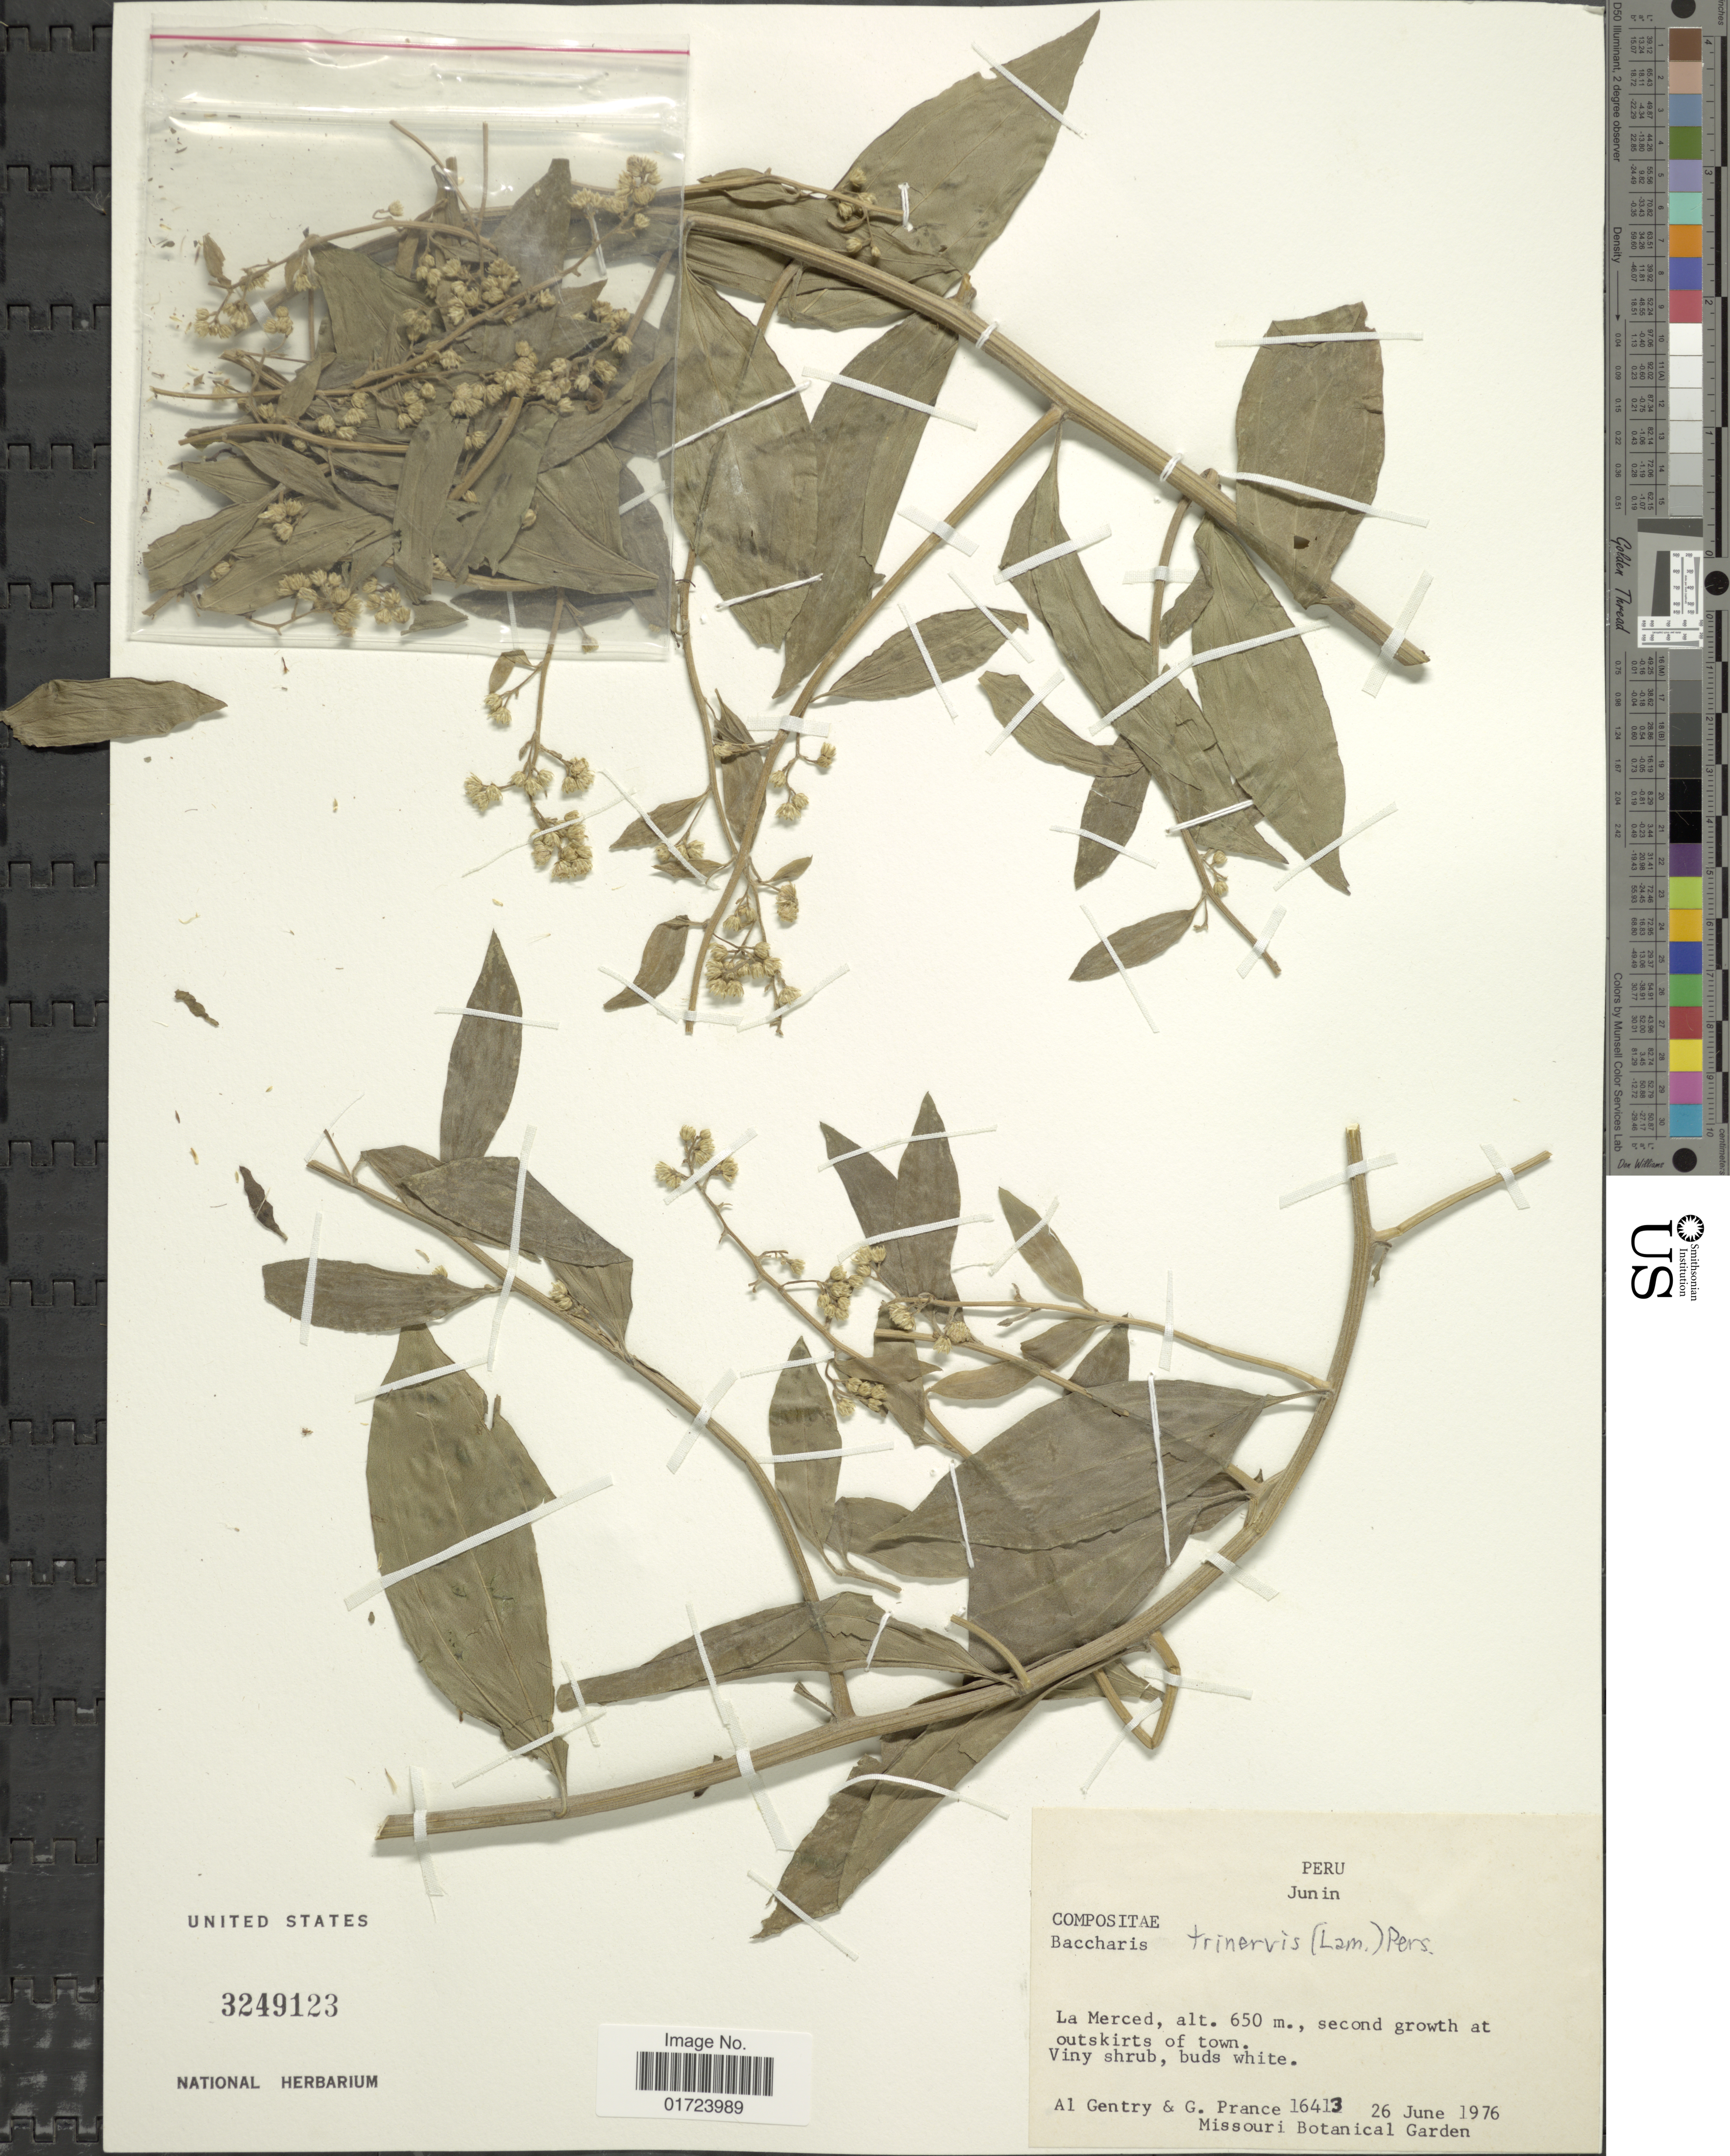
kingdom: Plantae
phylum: Tracheophyta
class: Magnoliopsida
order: Asterales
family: Asteraceae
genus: Baccharis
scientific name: Baccharis trinervis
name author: (Lam.) Pers.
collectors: A. H. Gentry & G. T. Prance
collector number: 16413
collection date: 1976-06-26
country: Peru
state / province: Junín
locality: La Merced.. Junin.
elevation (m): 650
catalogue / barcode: US 3249123